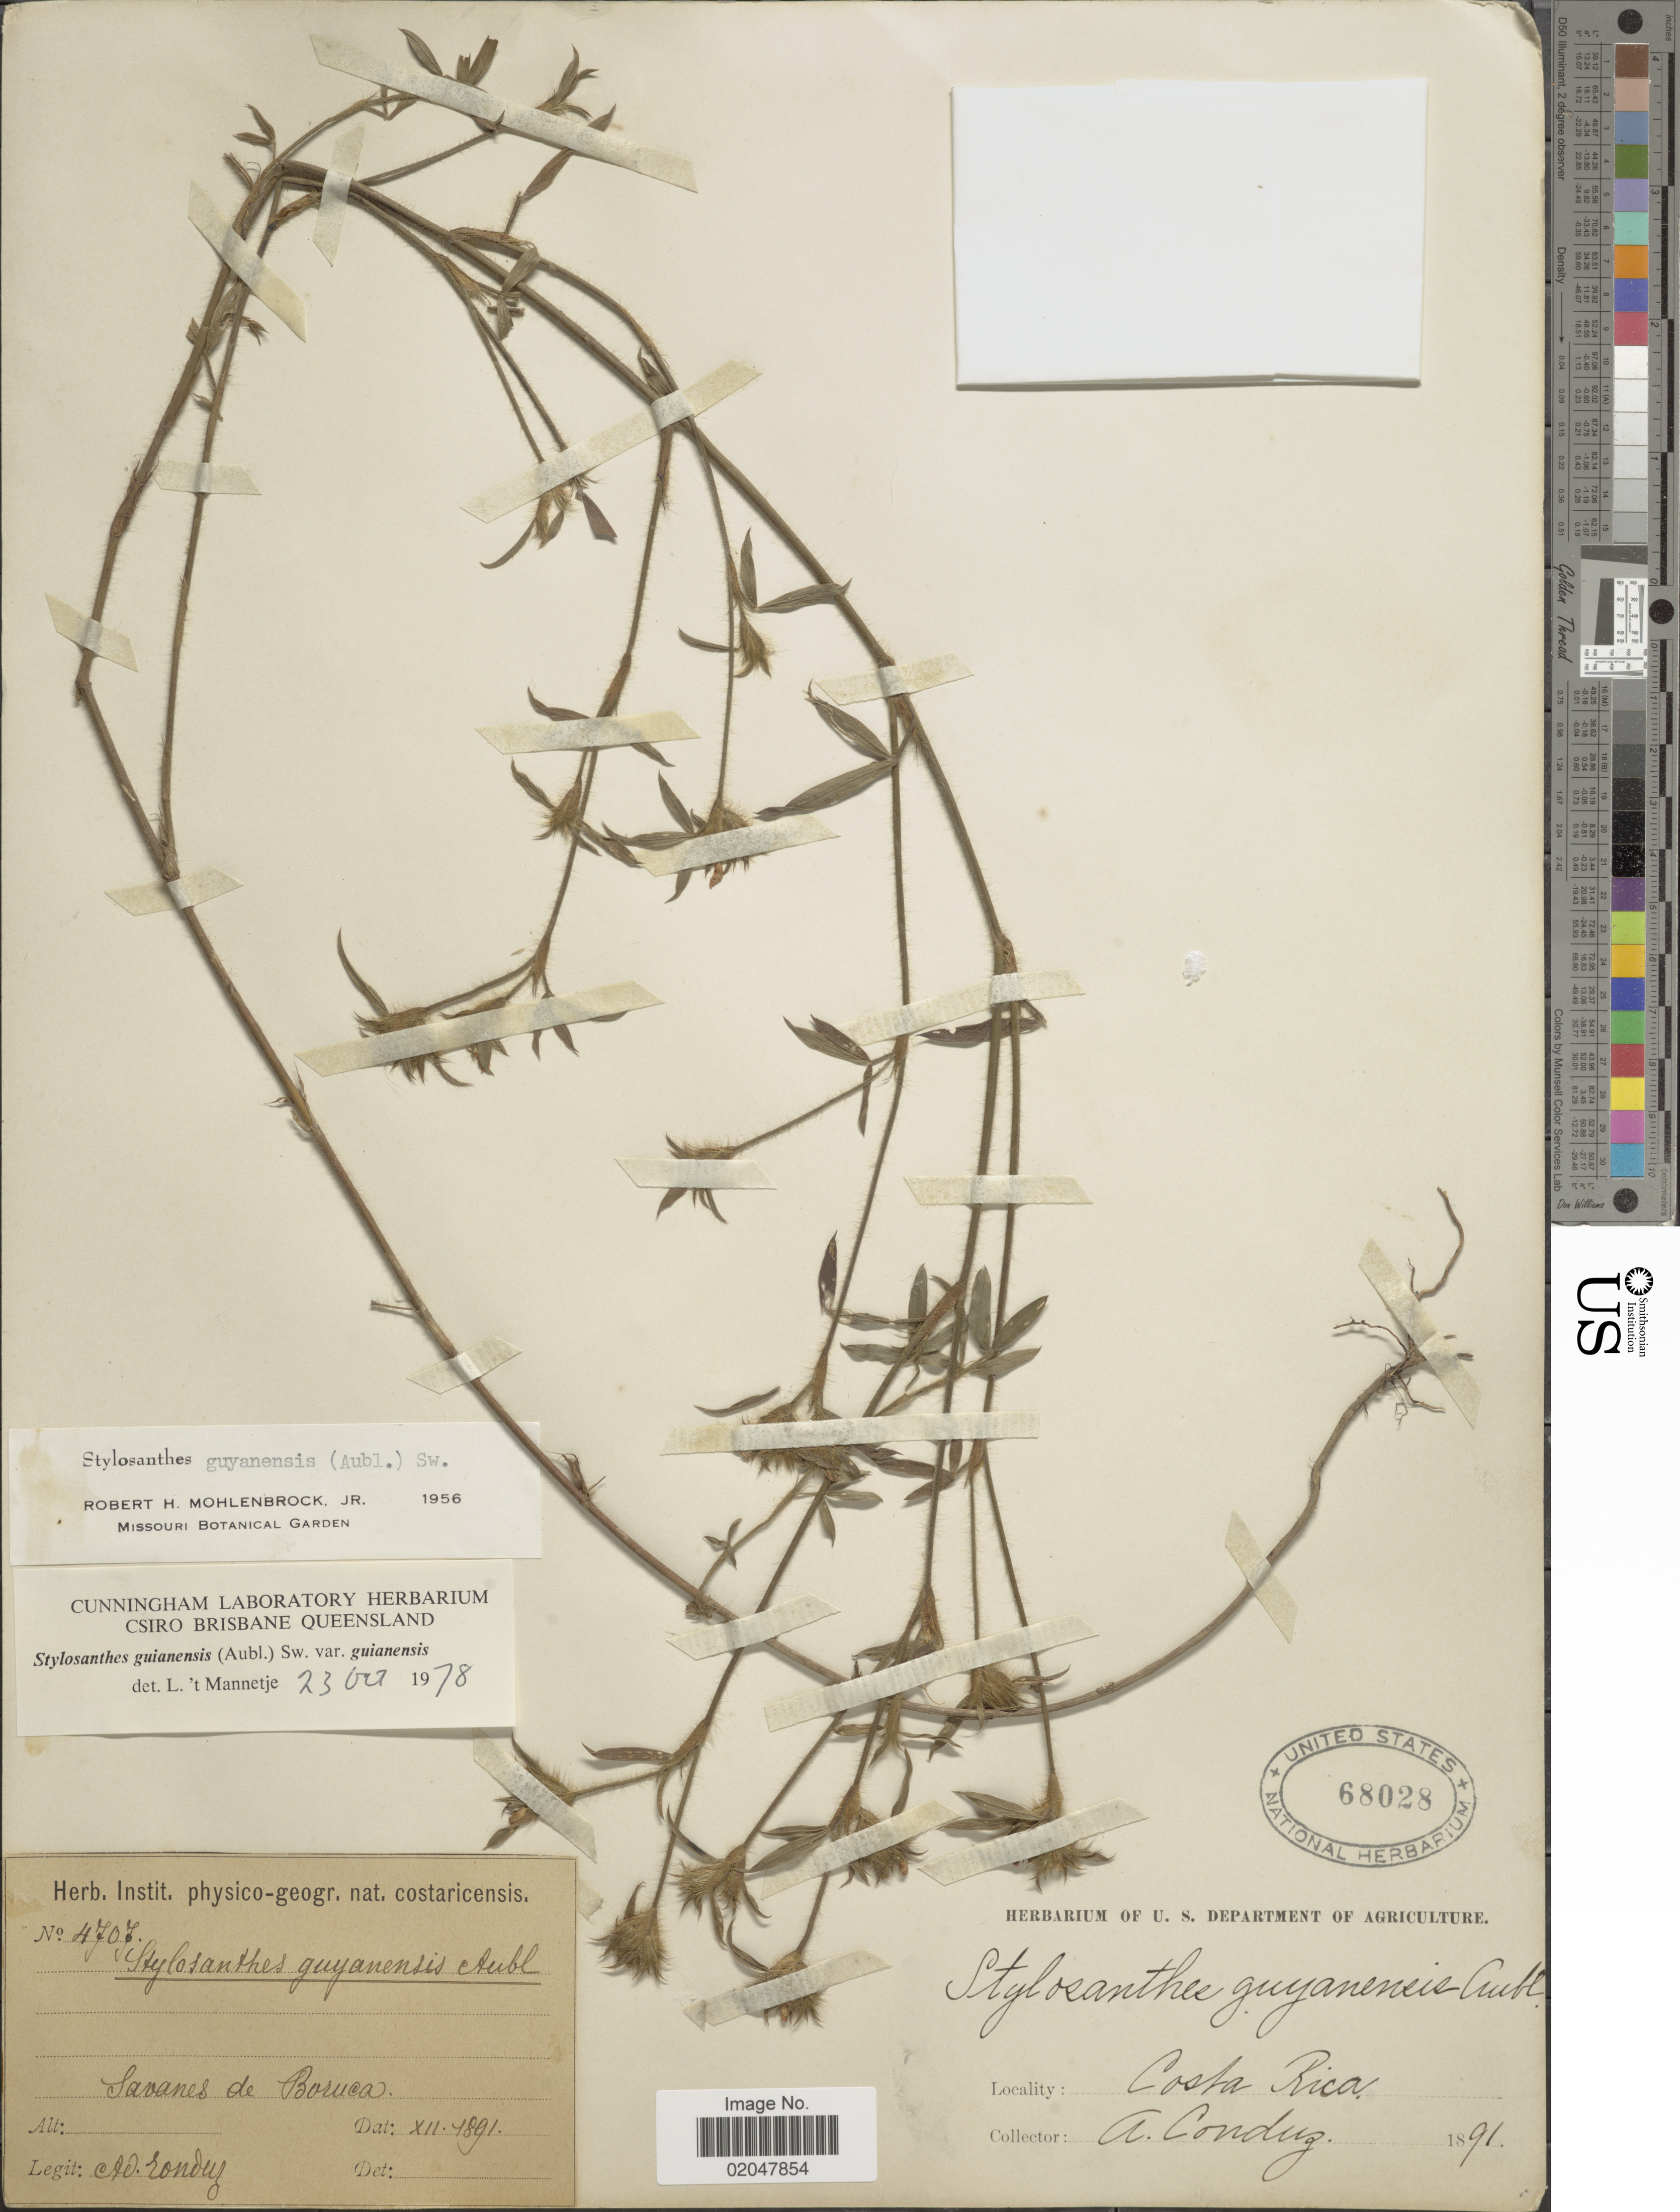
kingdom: Plantae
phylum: Tracheophyta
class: Magnoliopsida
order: Fabales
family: Fabaceae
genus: Stylosanthes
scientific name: Stylosanthes guianensis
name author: (Aubl.) Sw.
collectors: A. Tonduz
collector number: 4707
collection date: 1891-12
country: Costa Rica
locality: Savanes de Boruca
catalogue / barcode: US 68028